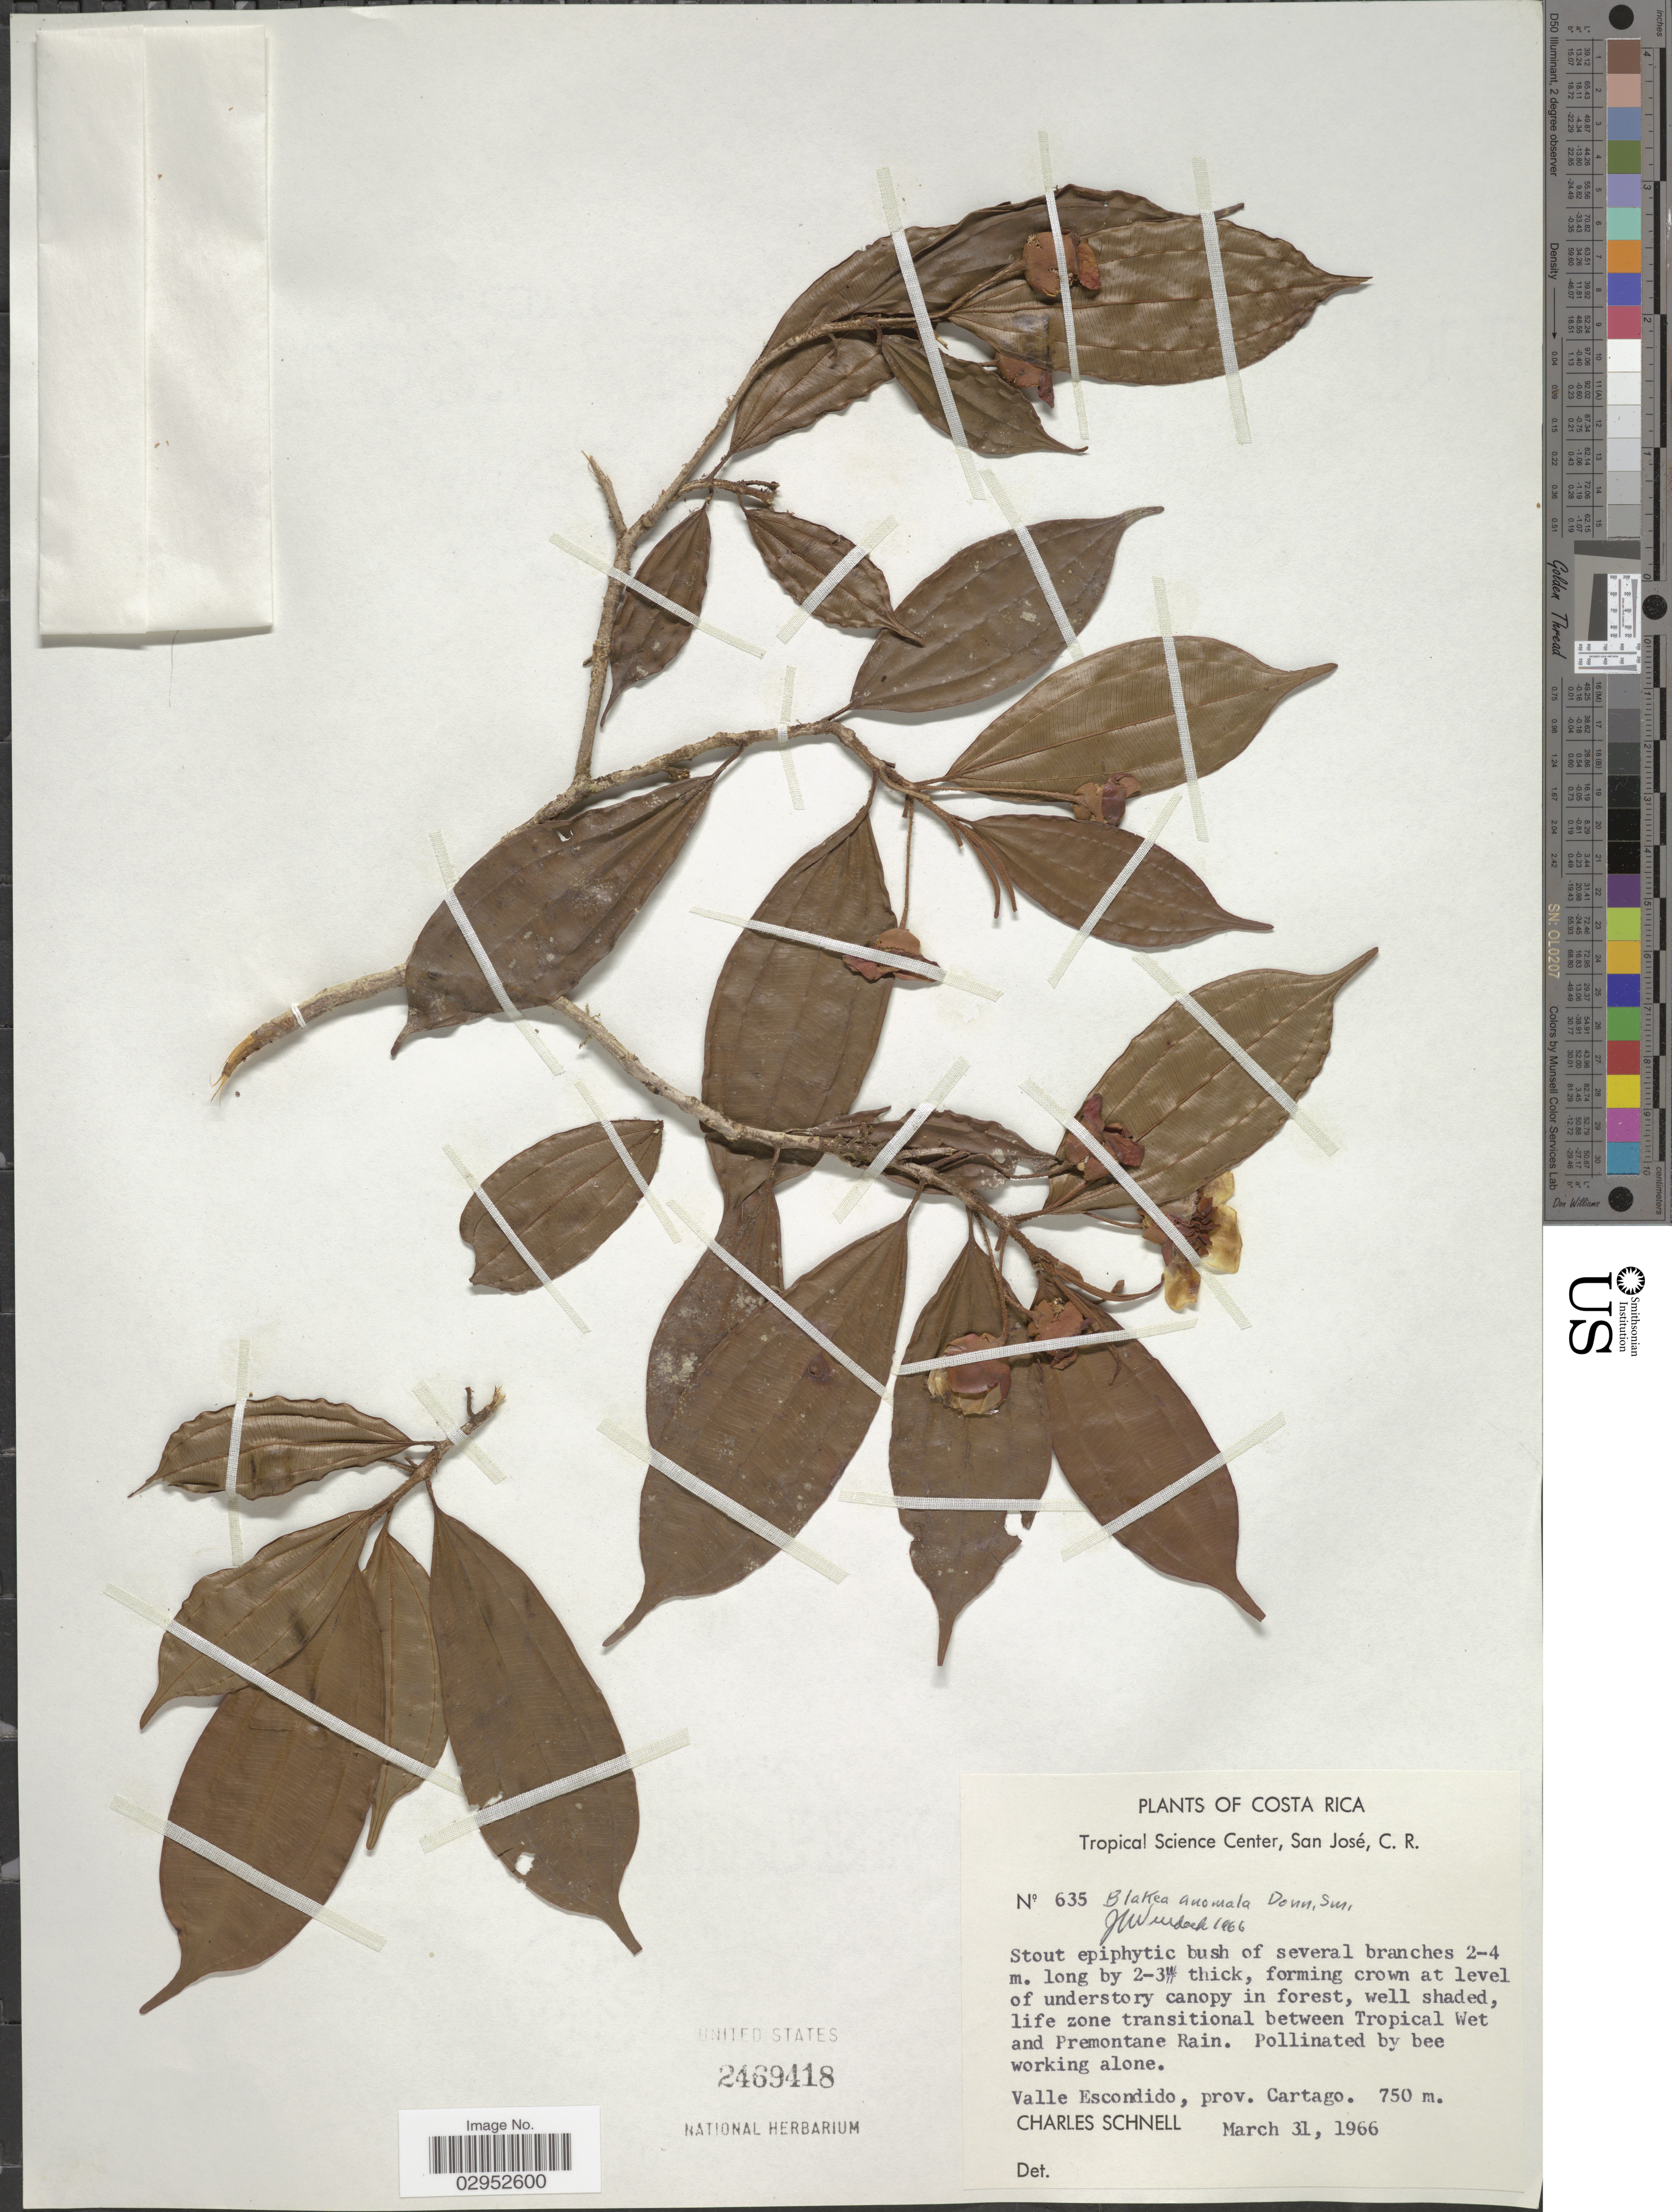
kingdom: Plantae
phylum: Tracheophyta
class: Magnoliopsida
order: Myrtales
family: Melastomataceae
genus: Blakea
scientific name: Blakea anomala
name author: Donn. Sm.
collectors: C. Schnell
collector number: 635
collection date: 1966-03-31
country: Costa Rica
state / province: Cartago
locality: Valle Escondido.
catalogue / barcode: US 2469418